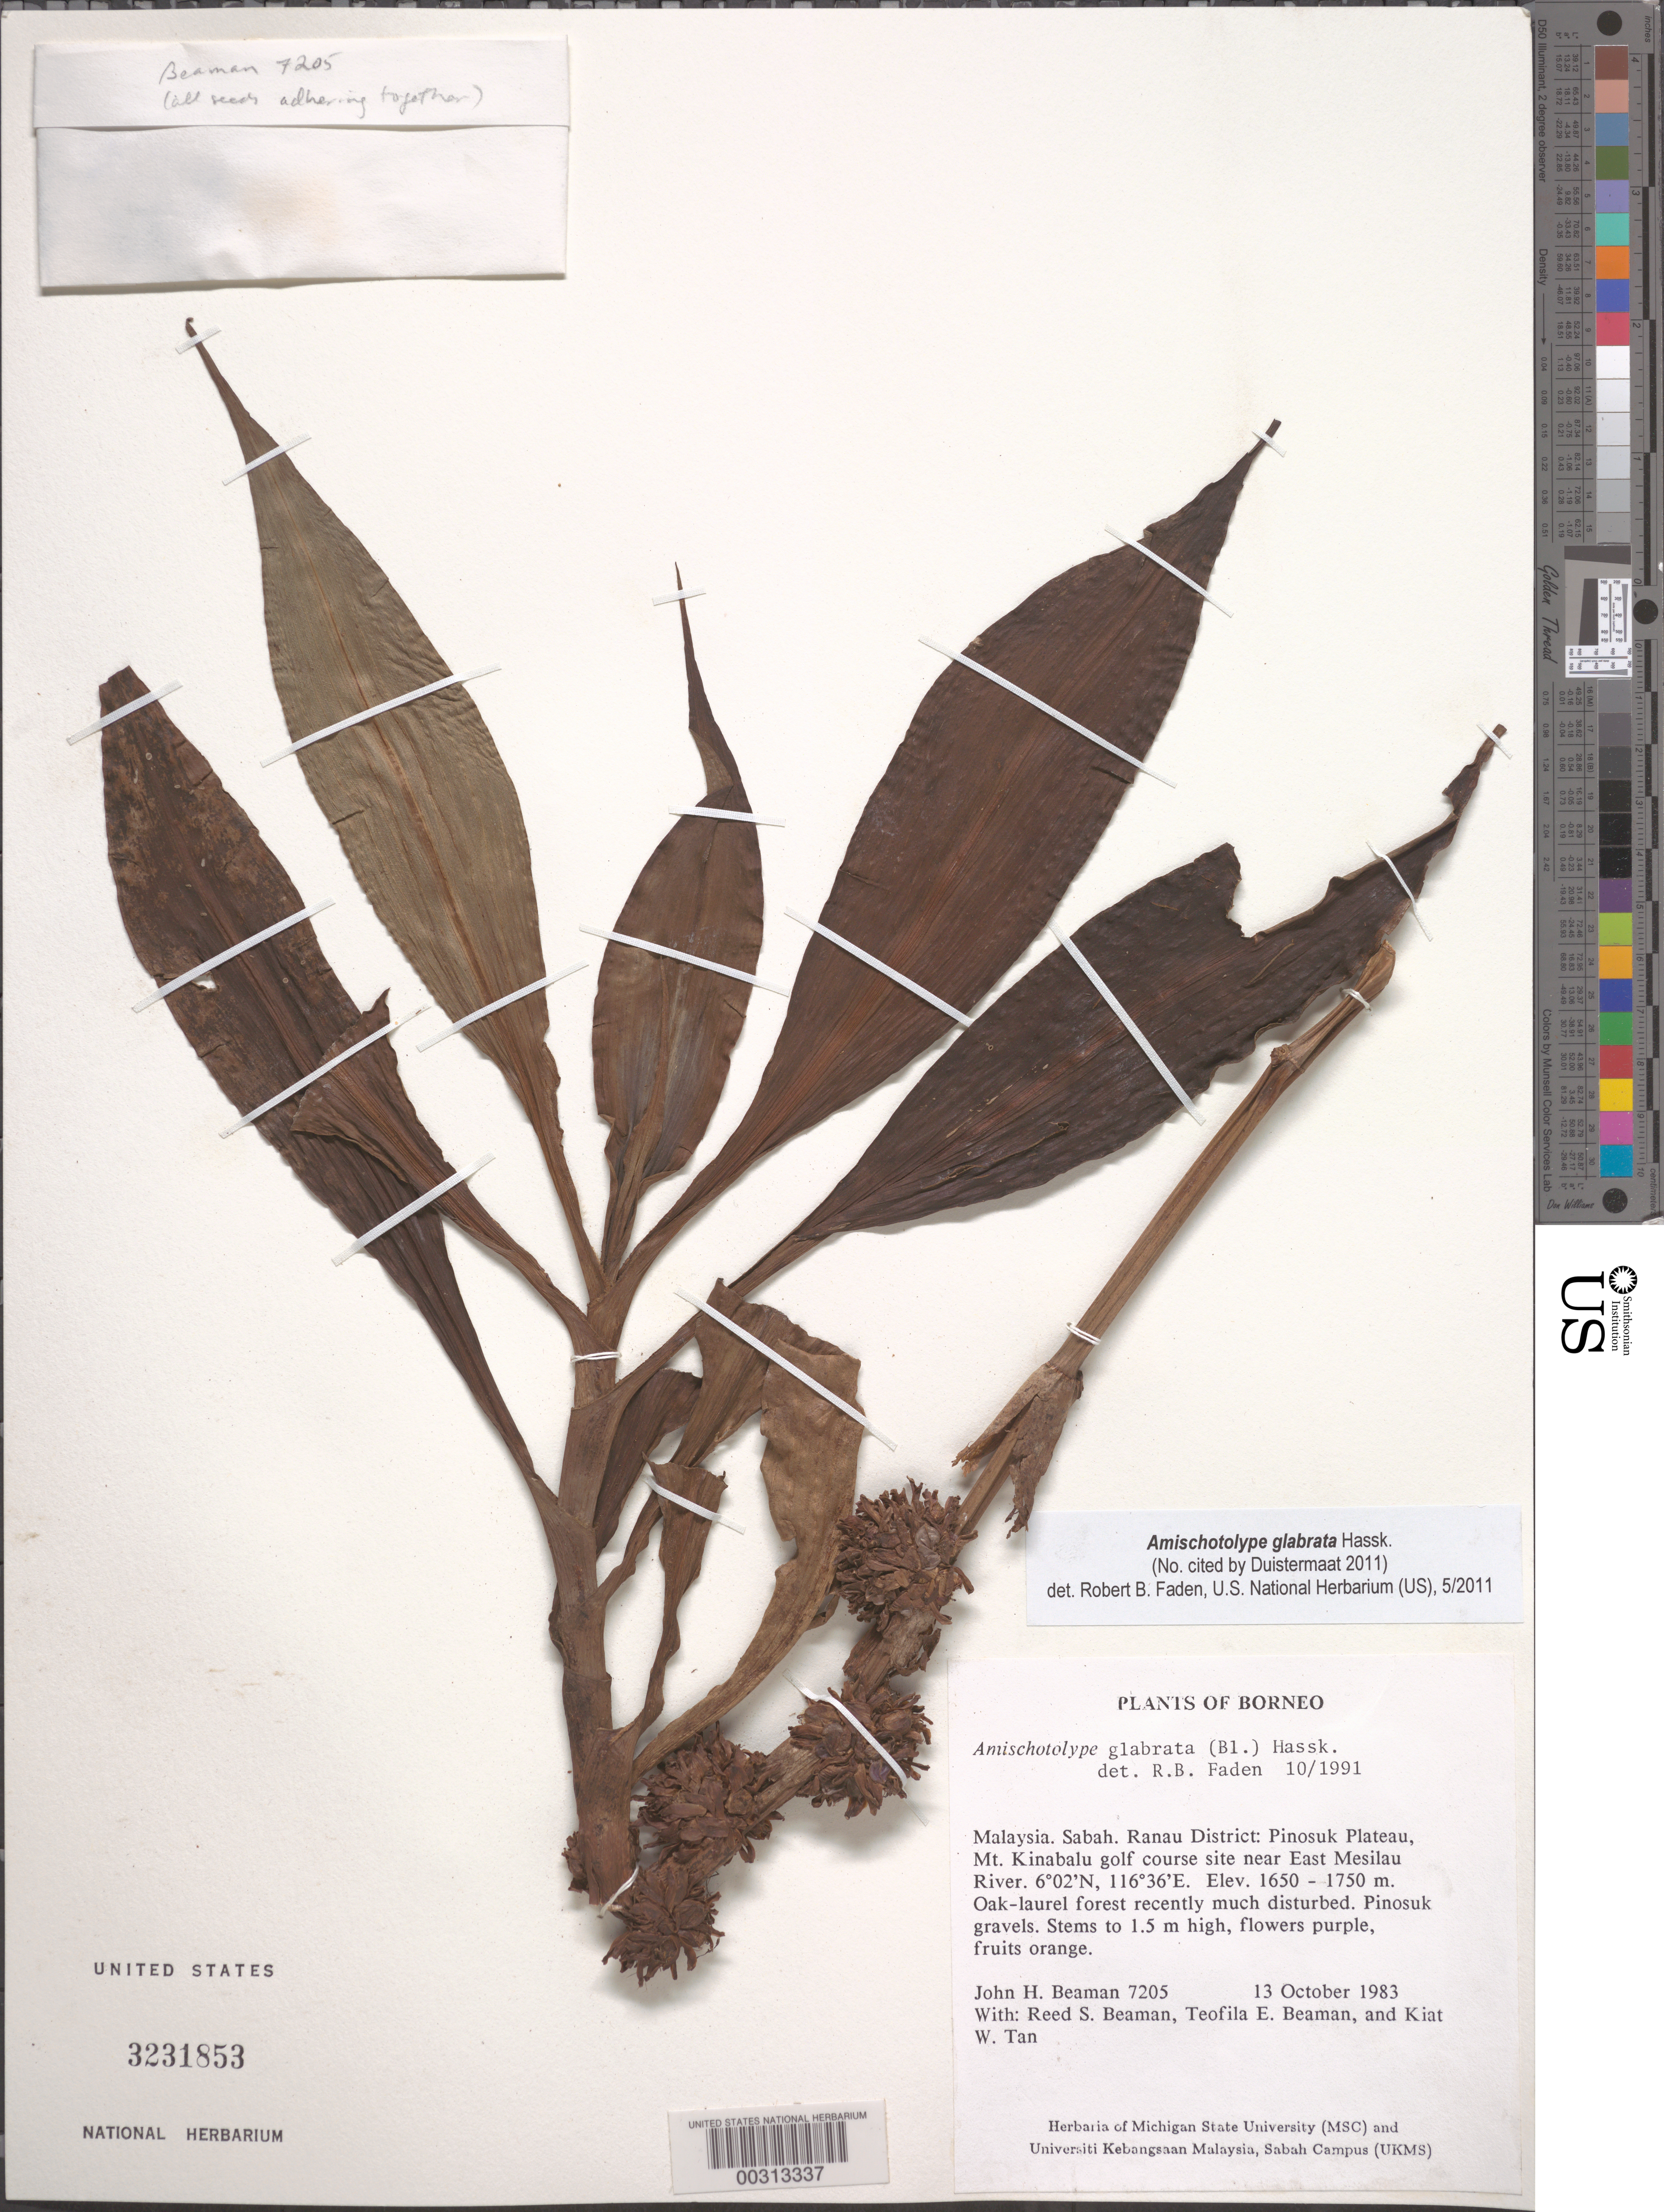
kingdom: Plantae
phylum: Tracheophyta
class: Liliopsida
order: Commelinales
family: Commelinaceae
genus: Amischotolype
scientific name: Amischotolype glabrata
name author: Hassk.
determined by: Faden, Robert B., (US), Smithsonian Institution - National Museum of Natural History (UNITED STATES)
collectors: J. H. Beaman, R. S. Beaman, T. E. Beaman & K. Tan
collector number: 7205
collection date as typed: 13 Oct 1983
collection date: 1983-10-13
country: Malaysia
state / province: Sabah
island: Borneo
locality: Ranau district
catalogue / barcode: US 3231853